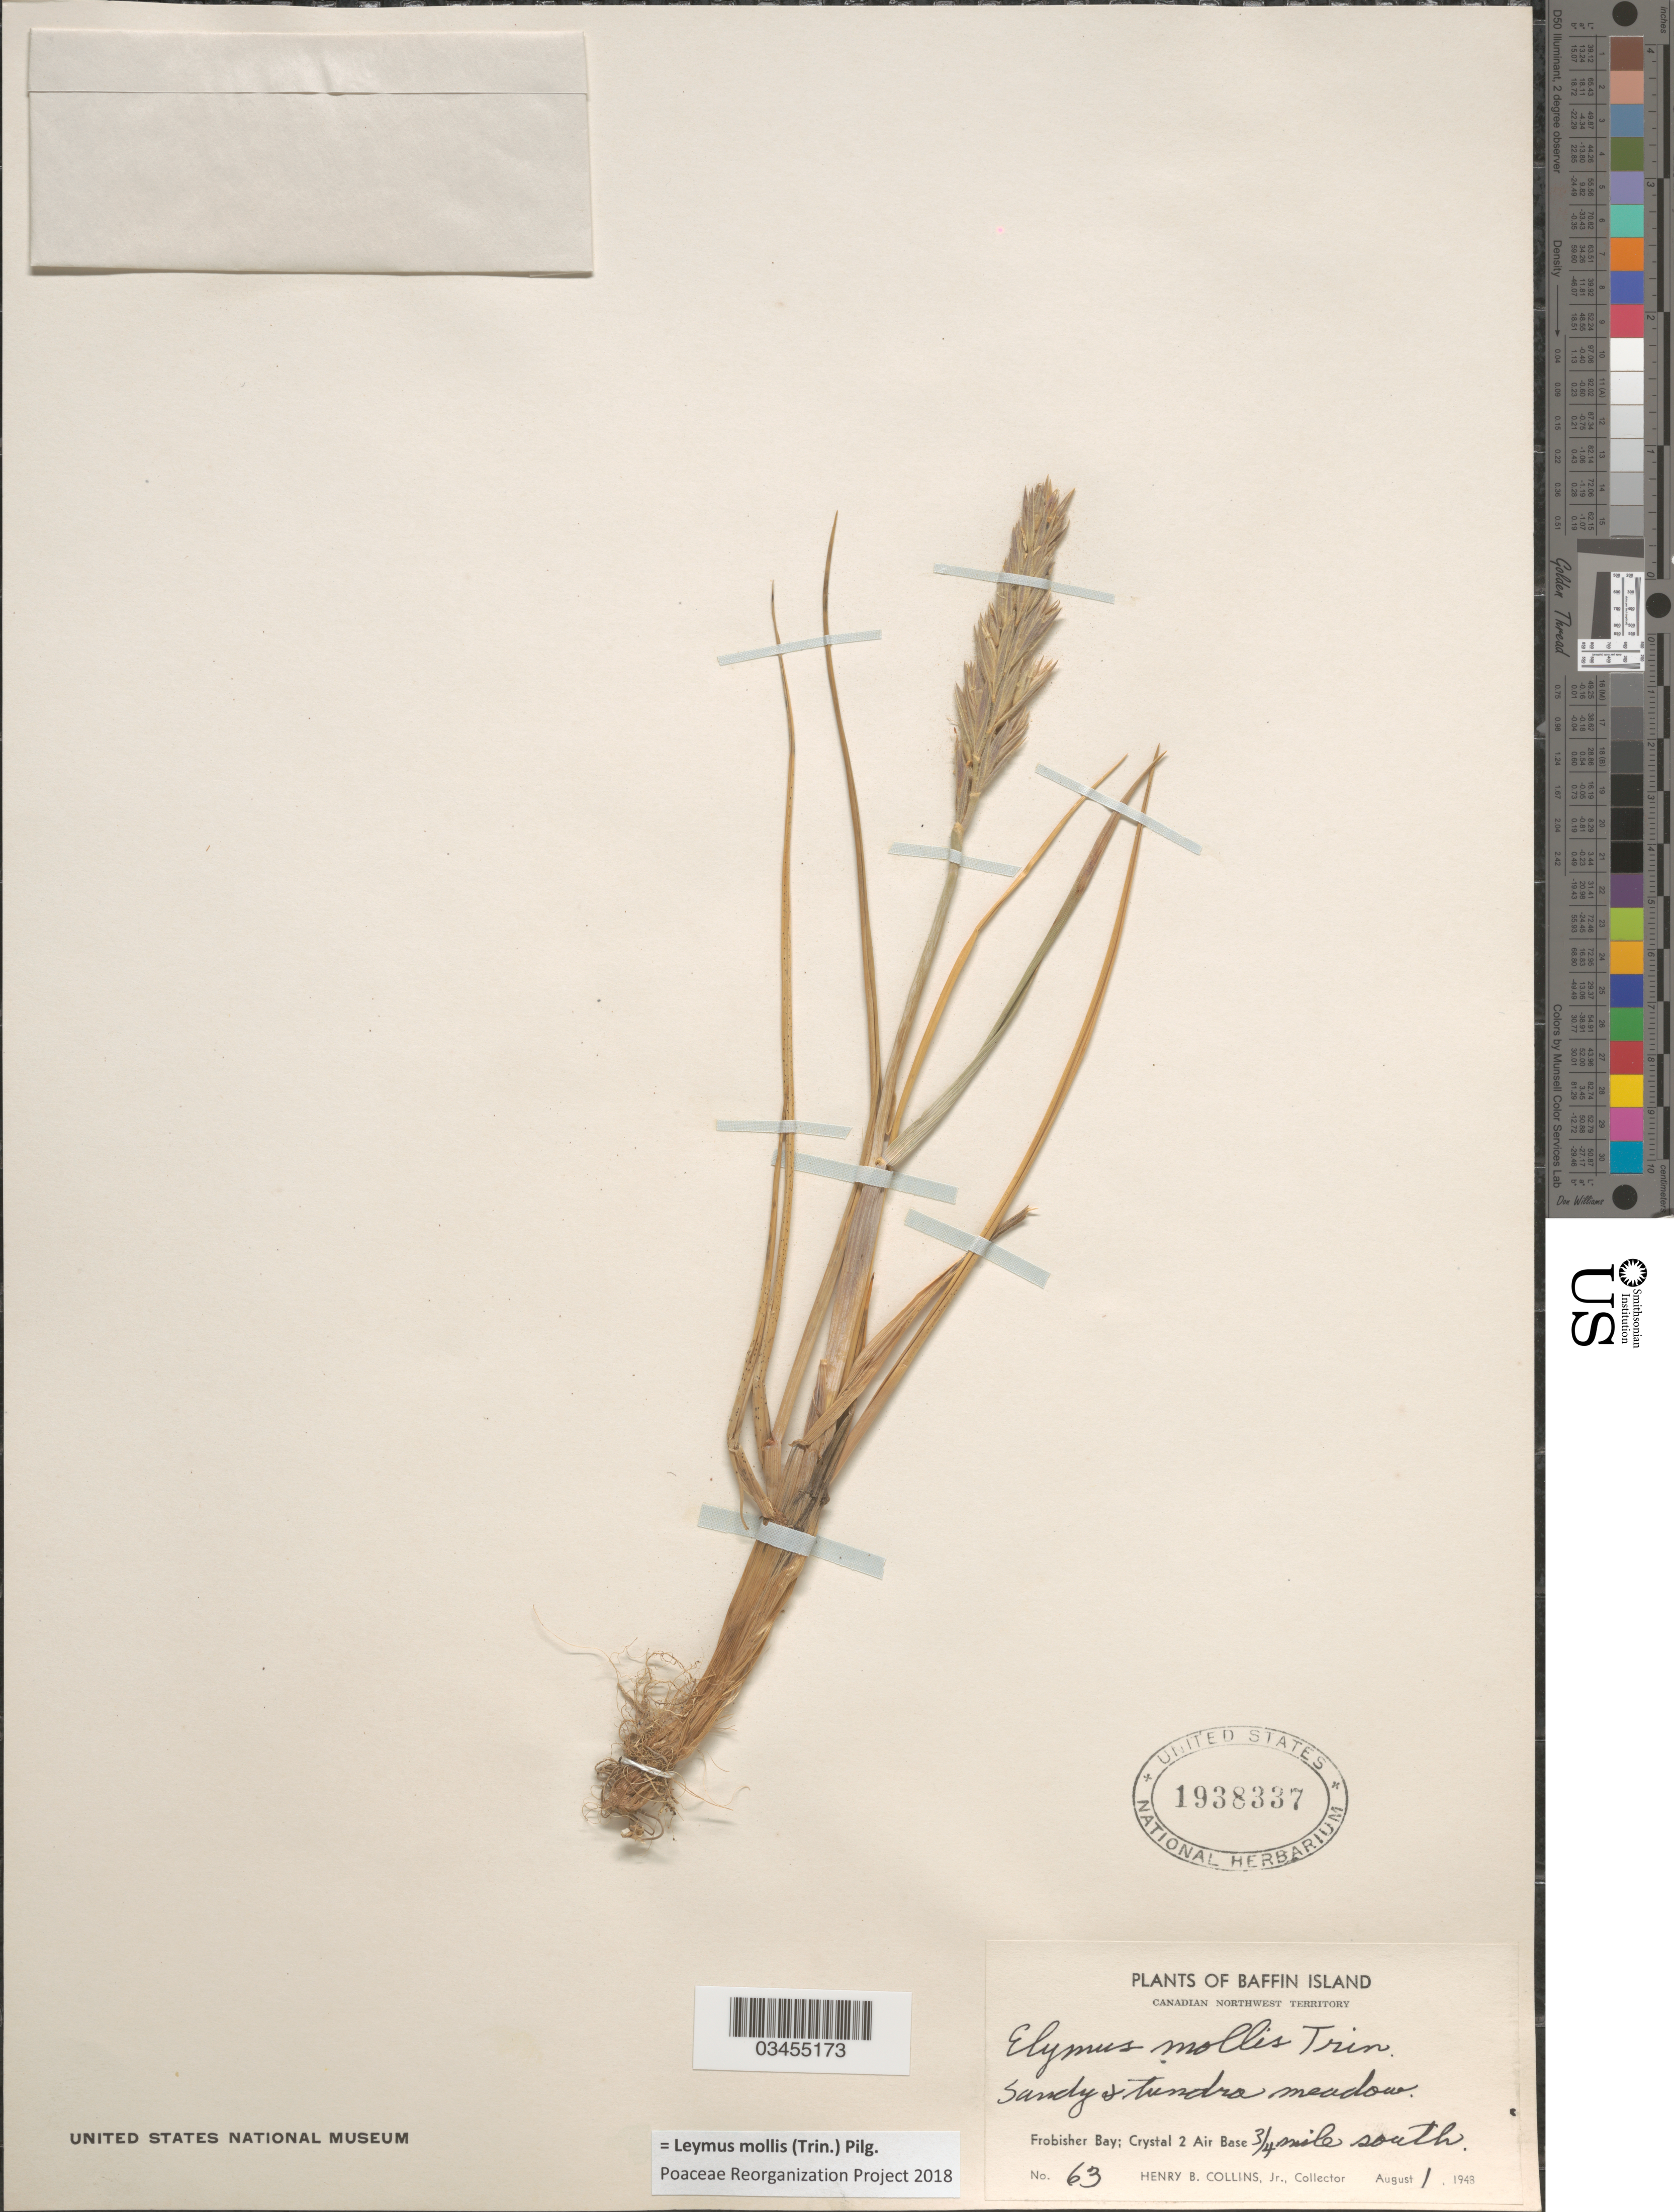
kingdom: Plantae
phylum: Tracheophyta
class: Liliopsida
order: Poales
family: Poaceae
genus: Leymus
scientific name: Leymus mollis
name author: (Trin.) Pilg.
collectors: H. Collins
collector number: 63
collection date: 1948-08-01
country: Canada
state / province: Northwest Territories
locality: Baffin Island. Canadian Northwest Territory. Frobisher Bay; Crystal 2 Air Base. ¾ mile south.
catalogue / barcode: US 1938337